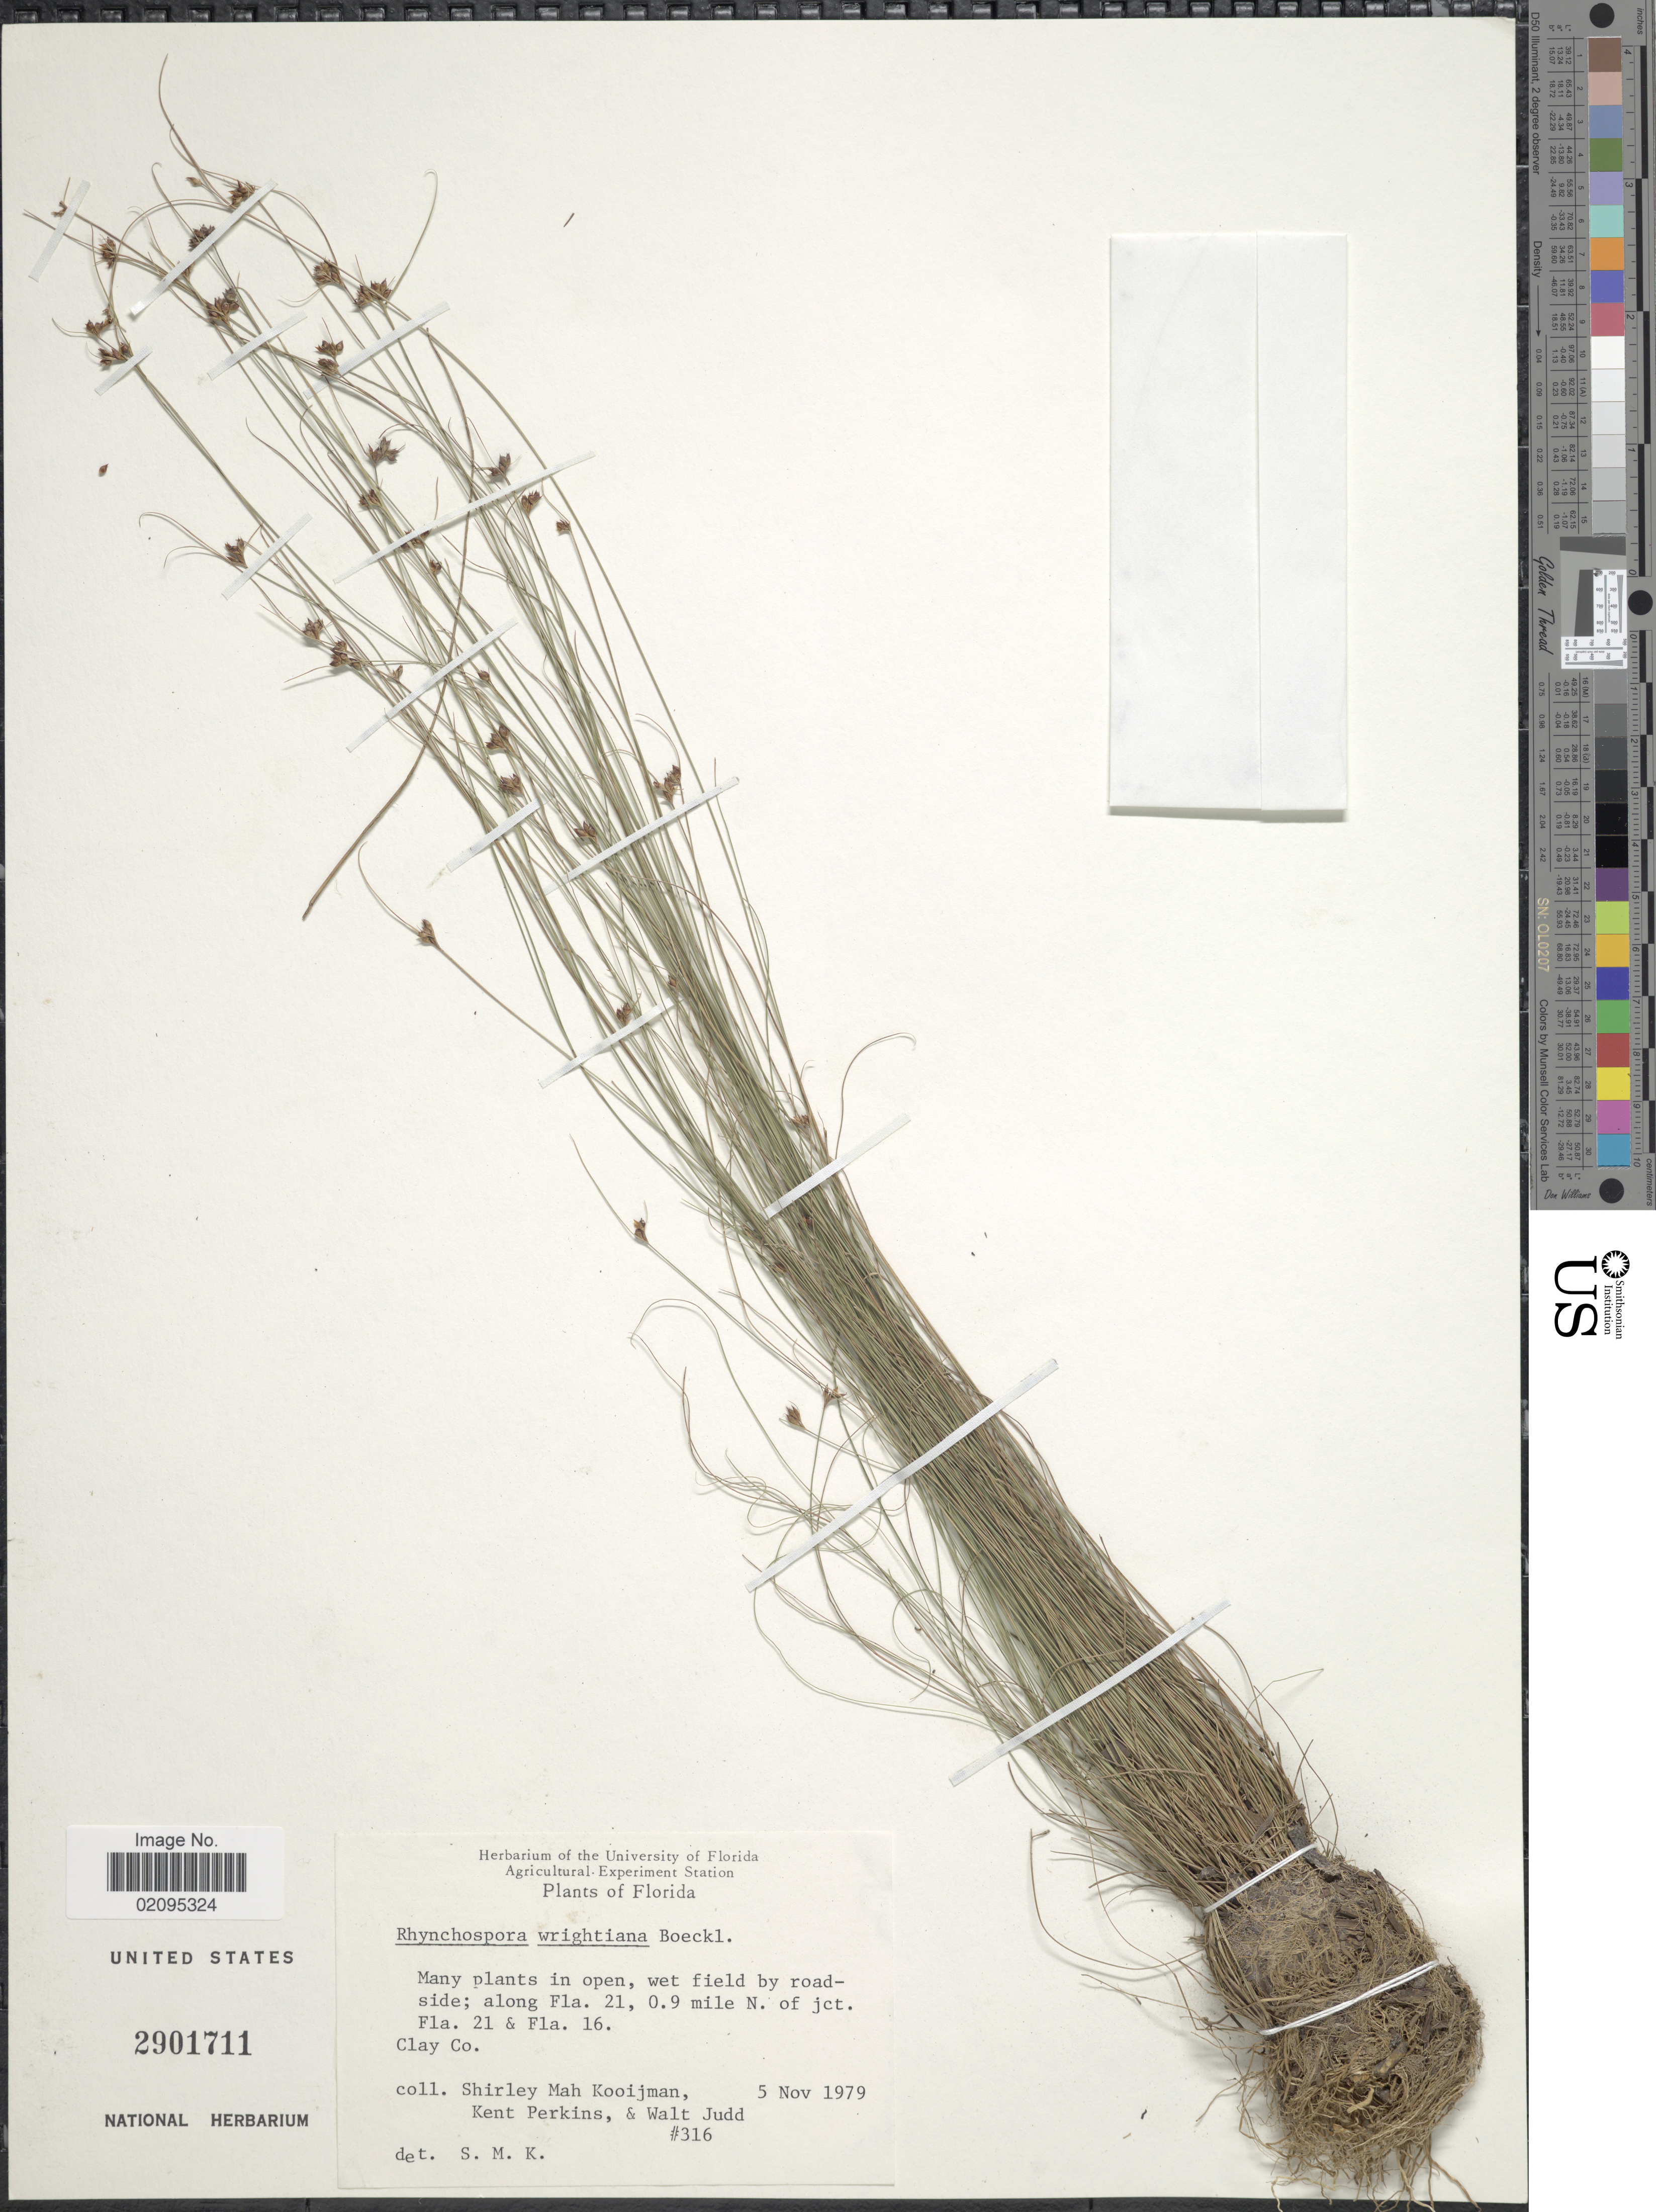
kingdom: Plantae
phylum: Tracheophyta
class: Liliopsida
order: Poales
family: Cyperaceae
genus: Rhynchospora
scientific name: Rhynchospora wrightiana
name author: Boeckeler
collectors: S. Kooijman, K. D. Perkins & W. Judd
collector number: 16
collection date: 1979-11-05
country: United States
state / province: Florida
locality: In open , wet field by roadside; along Fla. 21m 0.9 mile n. of jct. Fla. 21 & Fla. 16, Clay Co.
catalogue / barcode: US 2901711